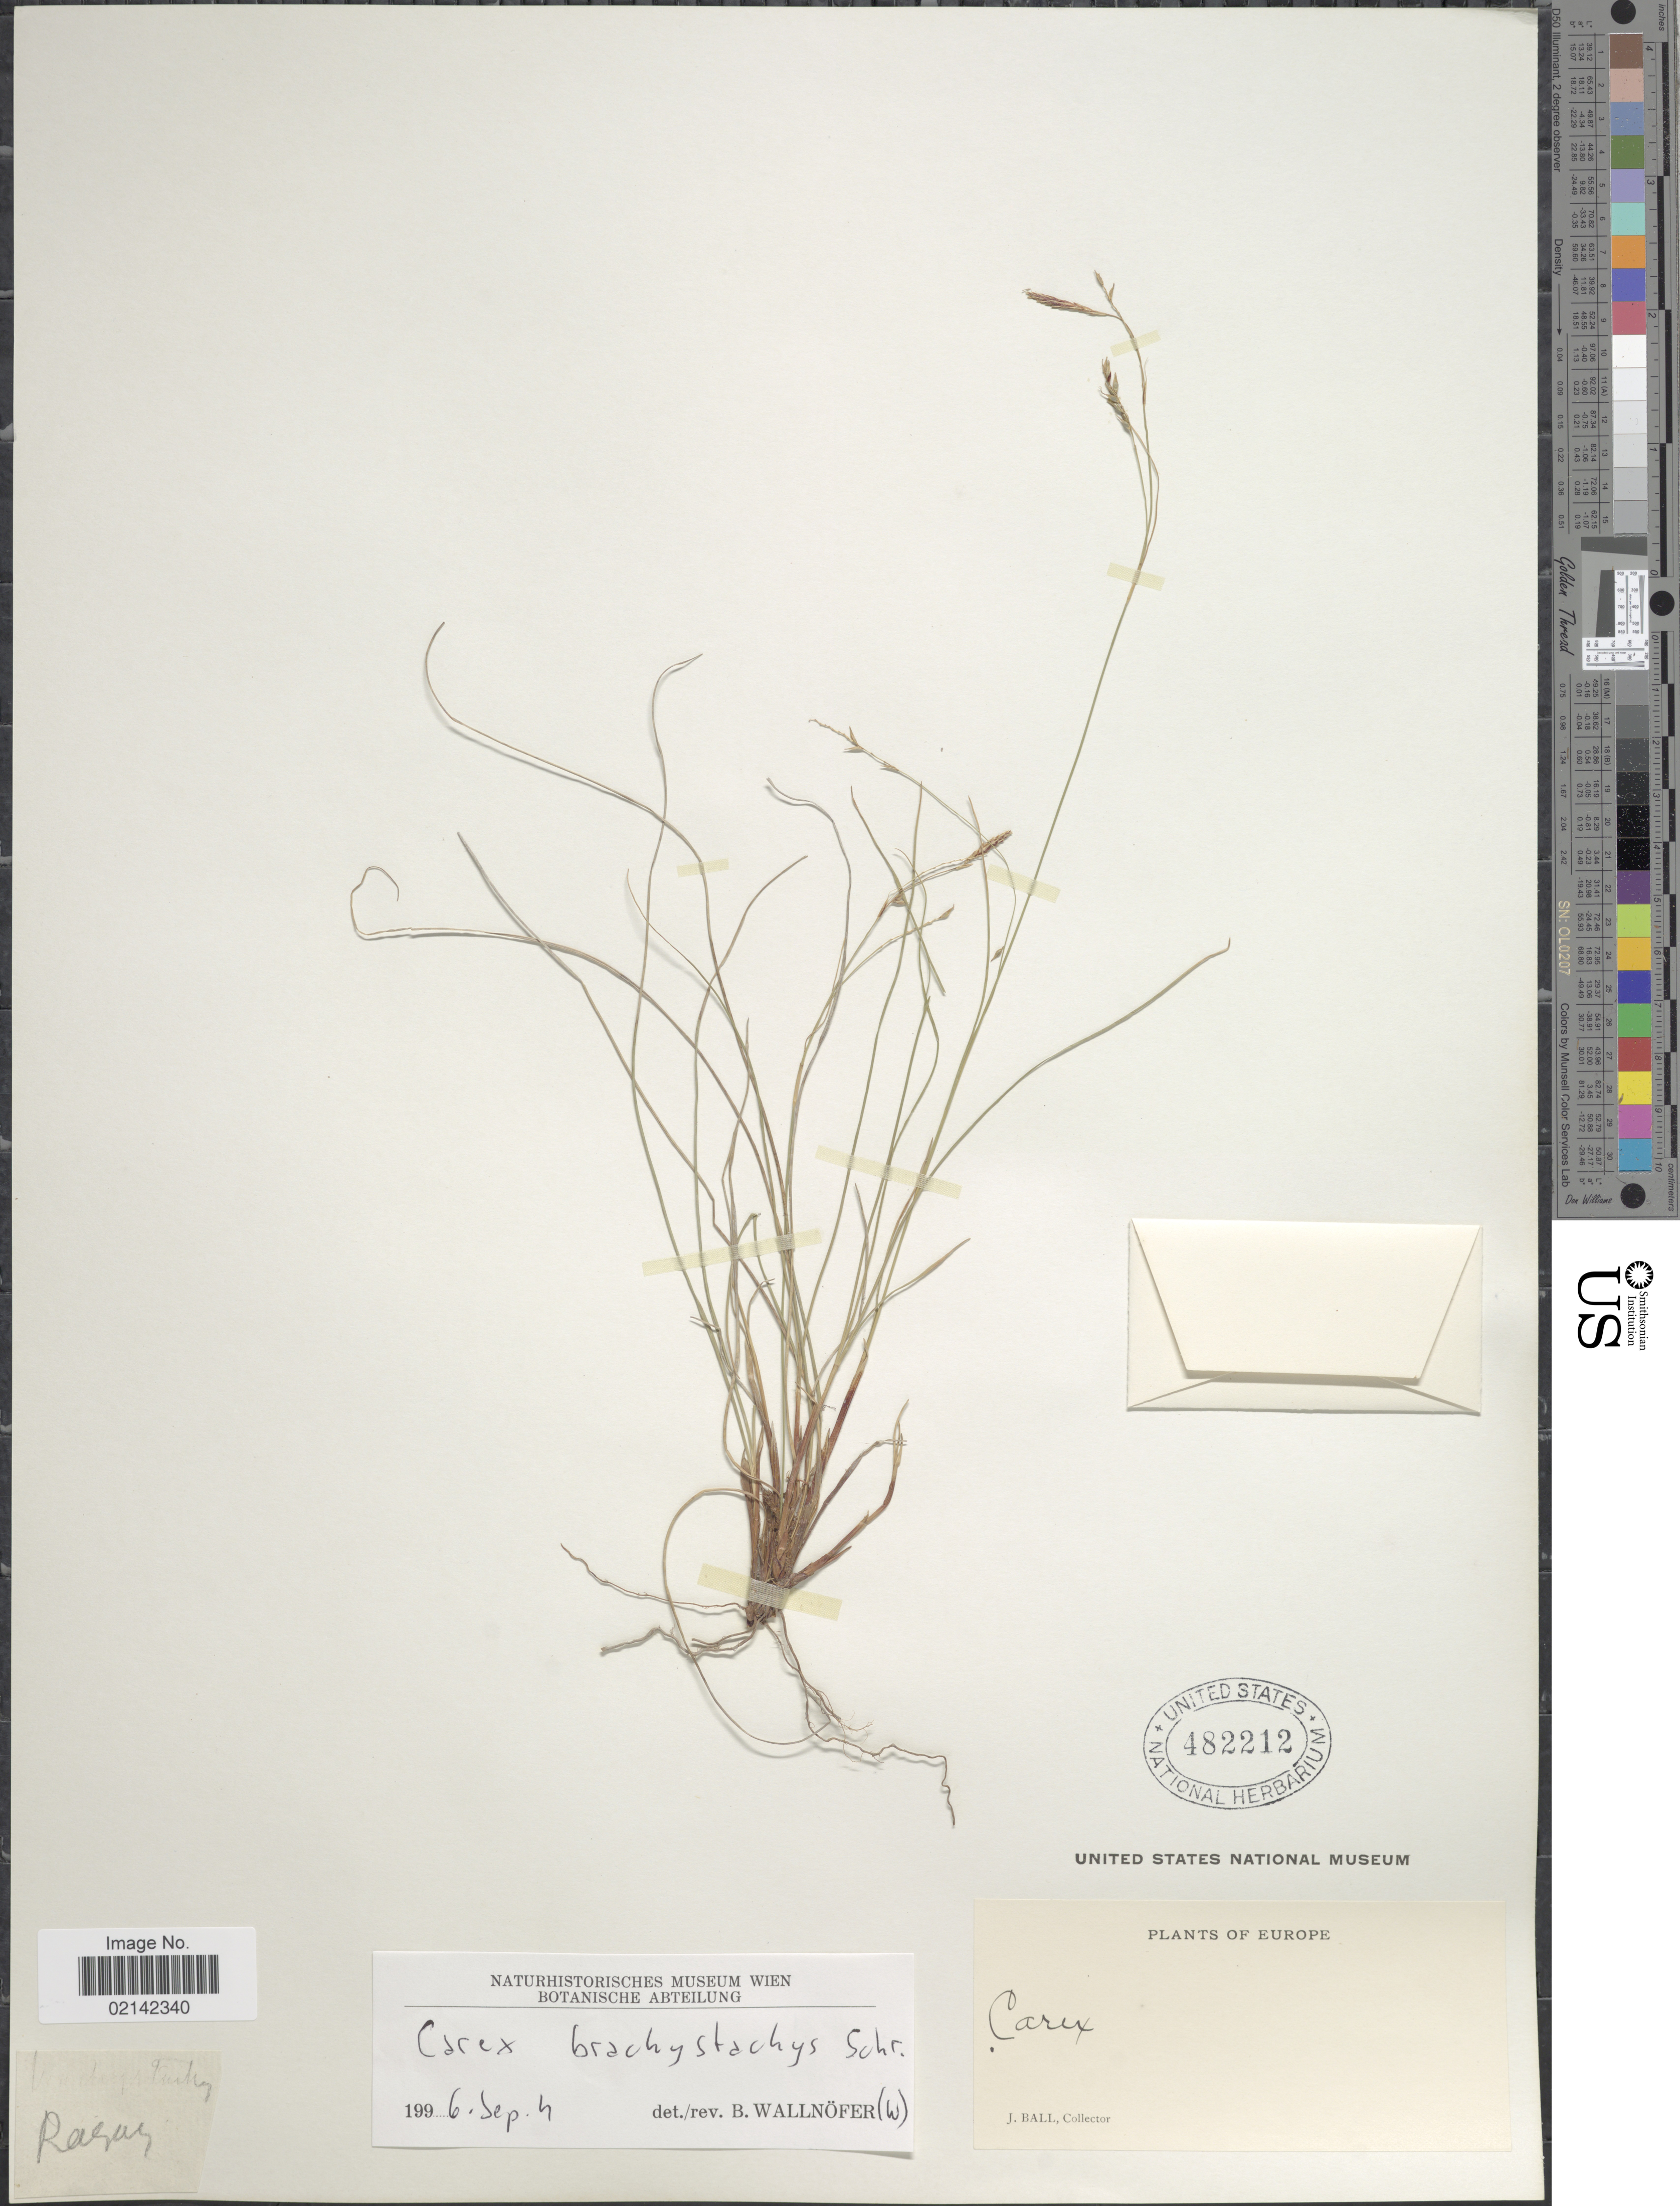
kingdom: Plantae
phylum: Tracheophyta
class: Liliopsida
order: Poales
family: Cyperaceae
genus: Carex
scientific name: Carex brachystachys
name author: Schrank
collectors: J. Ball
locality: Europe. Rasas [interpreted]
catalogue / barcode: US 482212